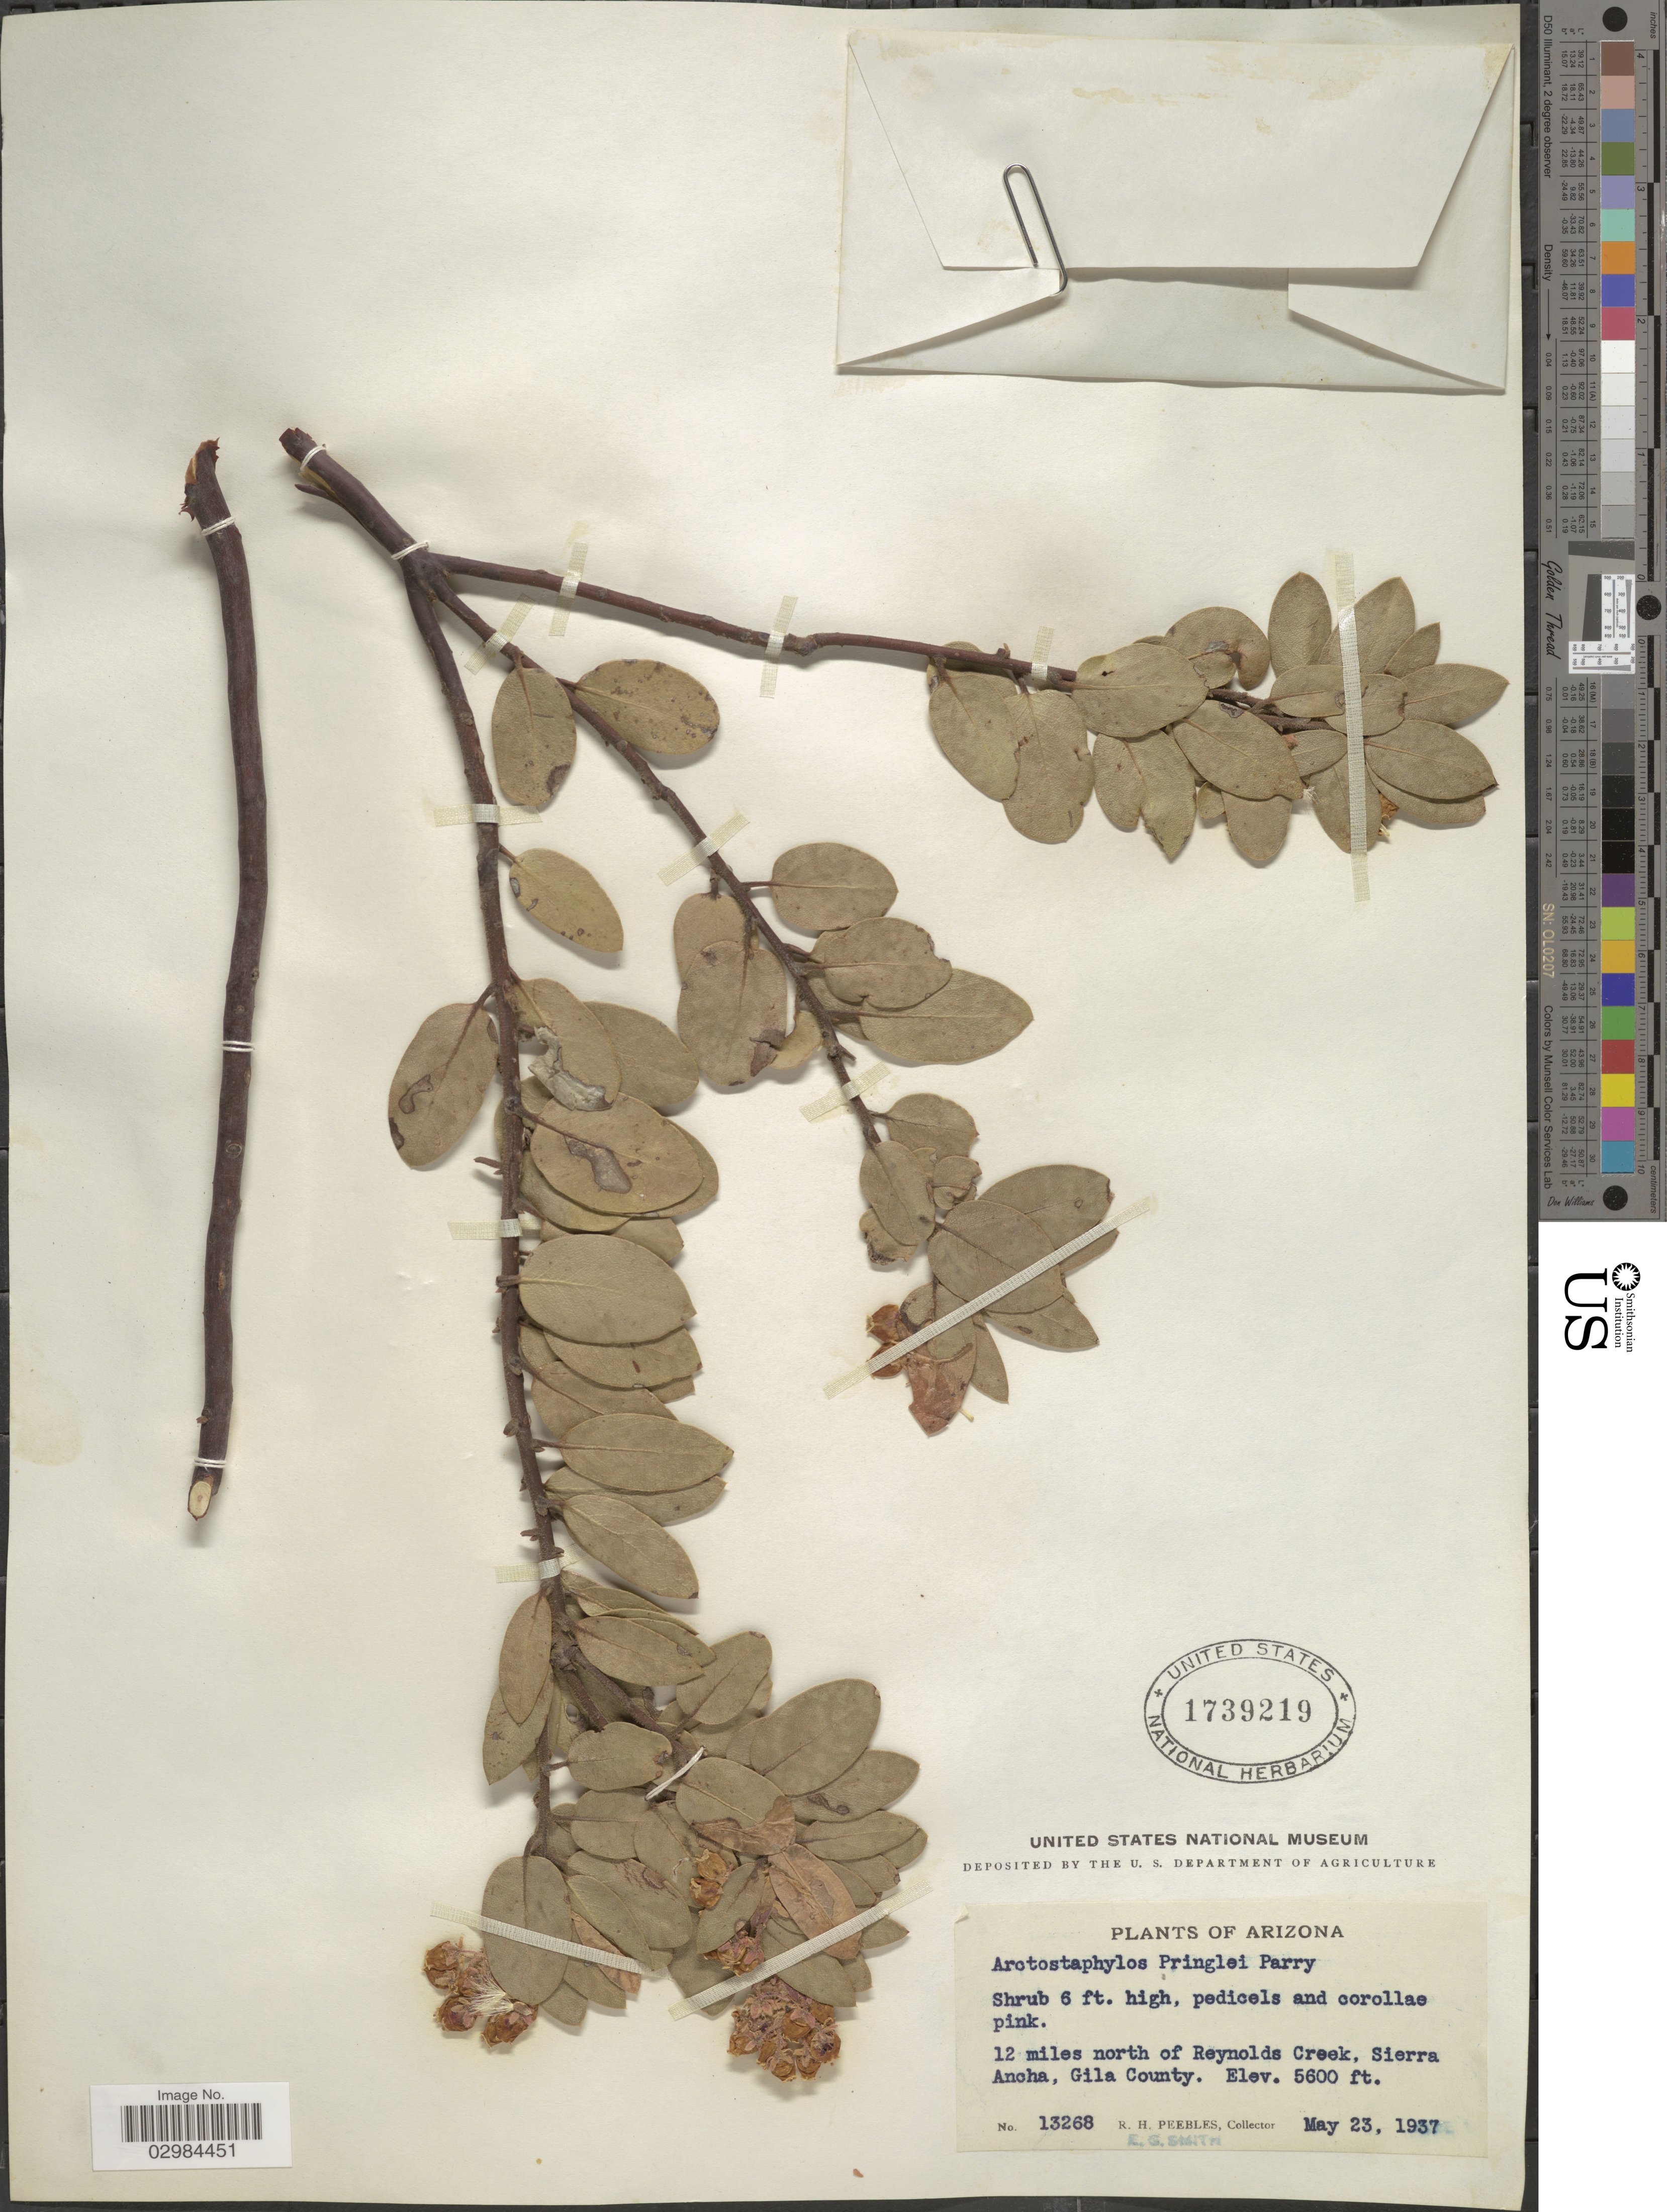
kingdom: Plantae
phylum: Tracheophyta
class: Magnoliopsida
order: Ericales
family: Ericaceae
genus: Arctostaphylos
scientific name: Arctostaphylos pringlei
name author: Parry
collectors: R. H. Peebles & E. G. Smith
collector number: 13268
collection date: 1937-05-23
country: United States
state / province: Arizona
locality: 12 miles north of Reynolds Creek, Sierra Ancha, Gila County.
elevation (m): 1707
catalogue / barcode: US 1739219